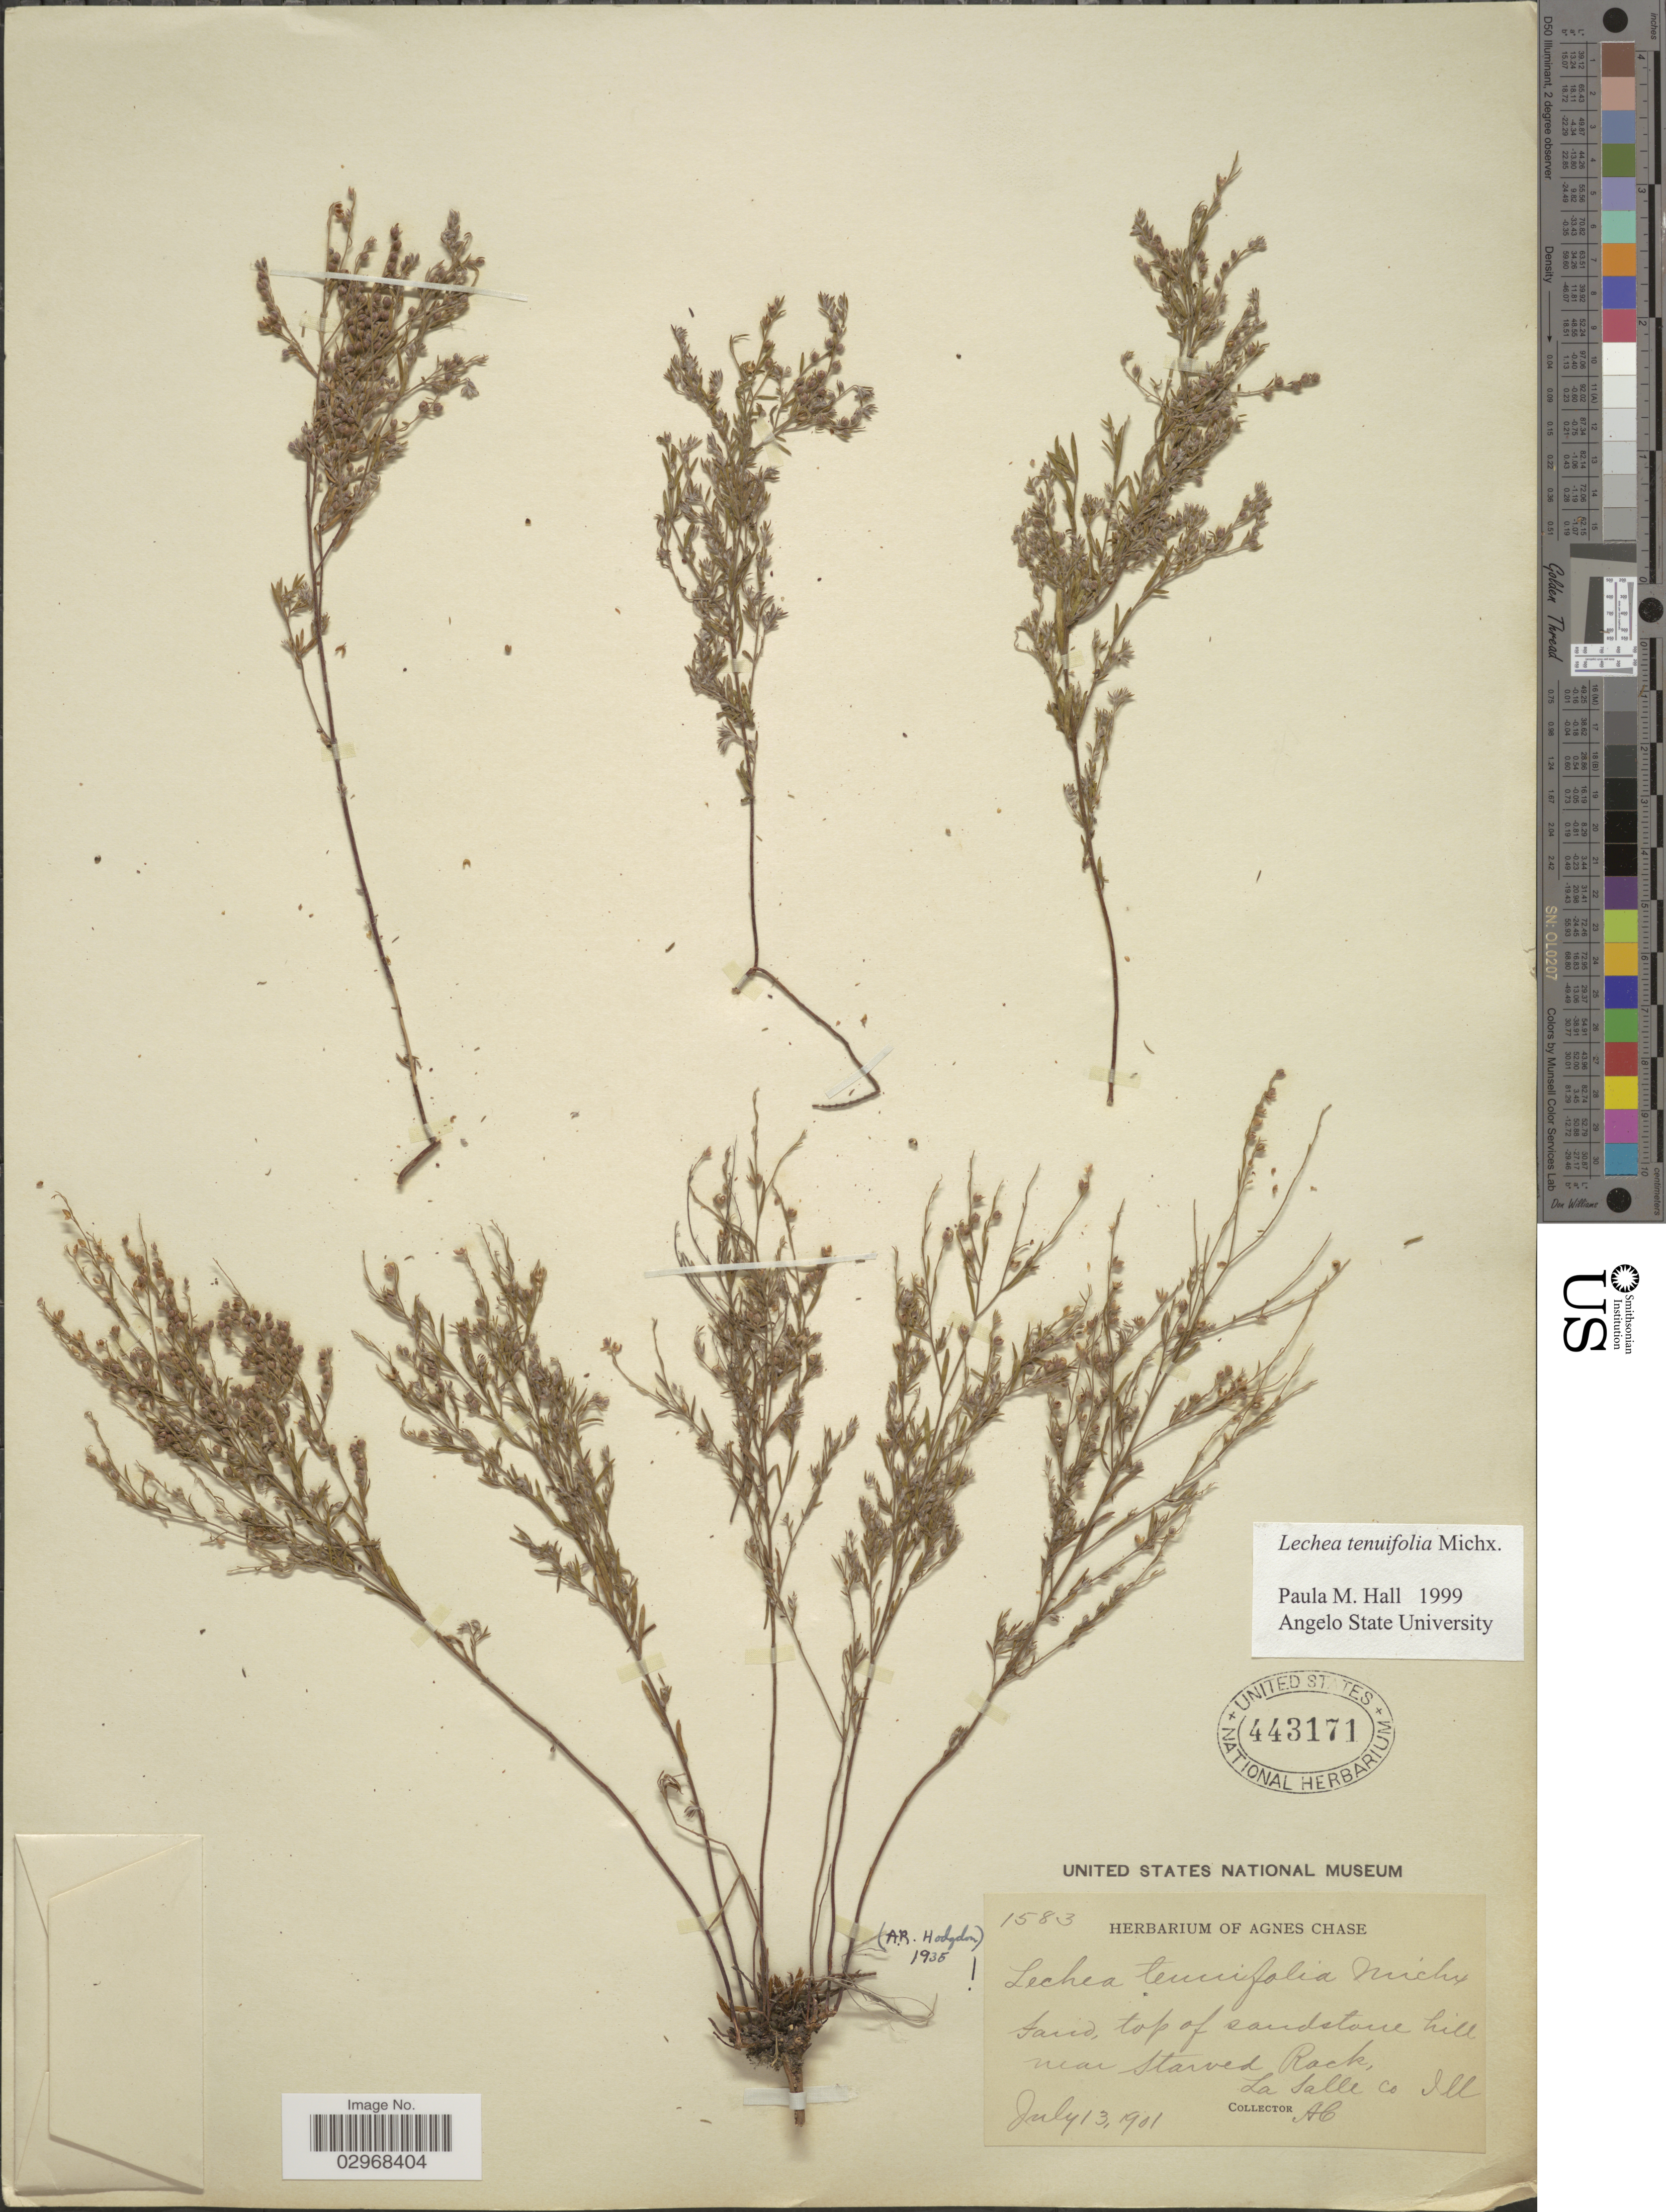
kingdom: Plantae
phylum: Tracheophyta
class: Magnoliopsida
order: Malvales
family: Cistaceae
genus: Lechea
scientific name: Lechea tenuifolia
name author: Michx.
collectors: A. Chase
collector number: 1583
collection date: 1901-07-13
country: United States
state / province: Illinois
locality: Near Starved Rock, La Salle Co.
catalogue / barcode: US 443171